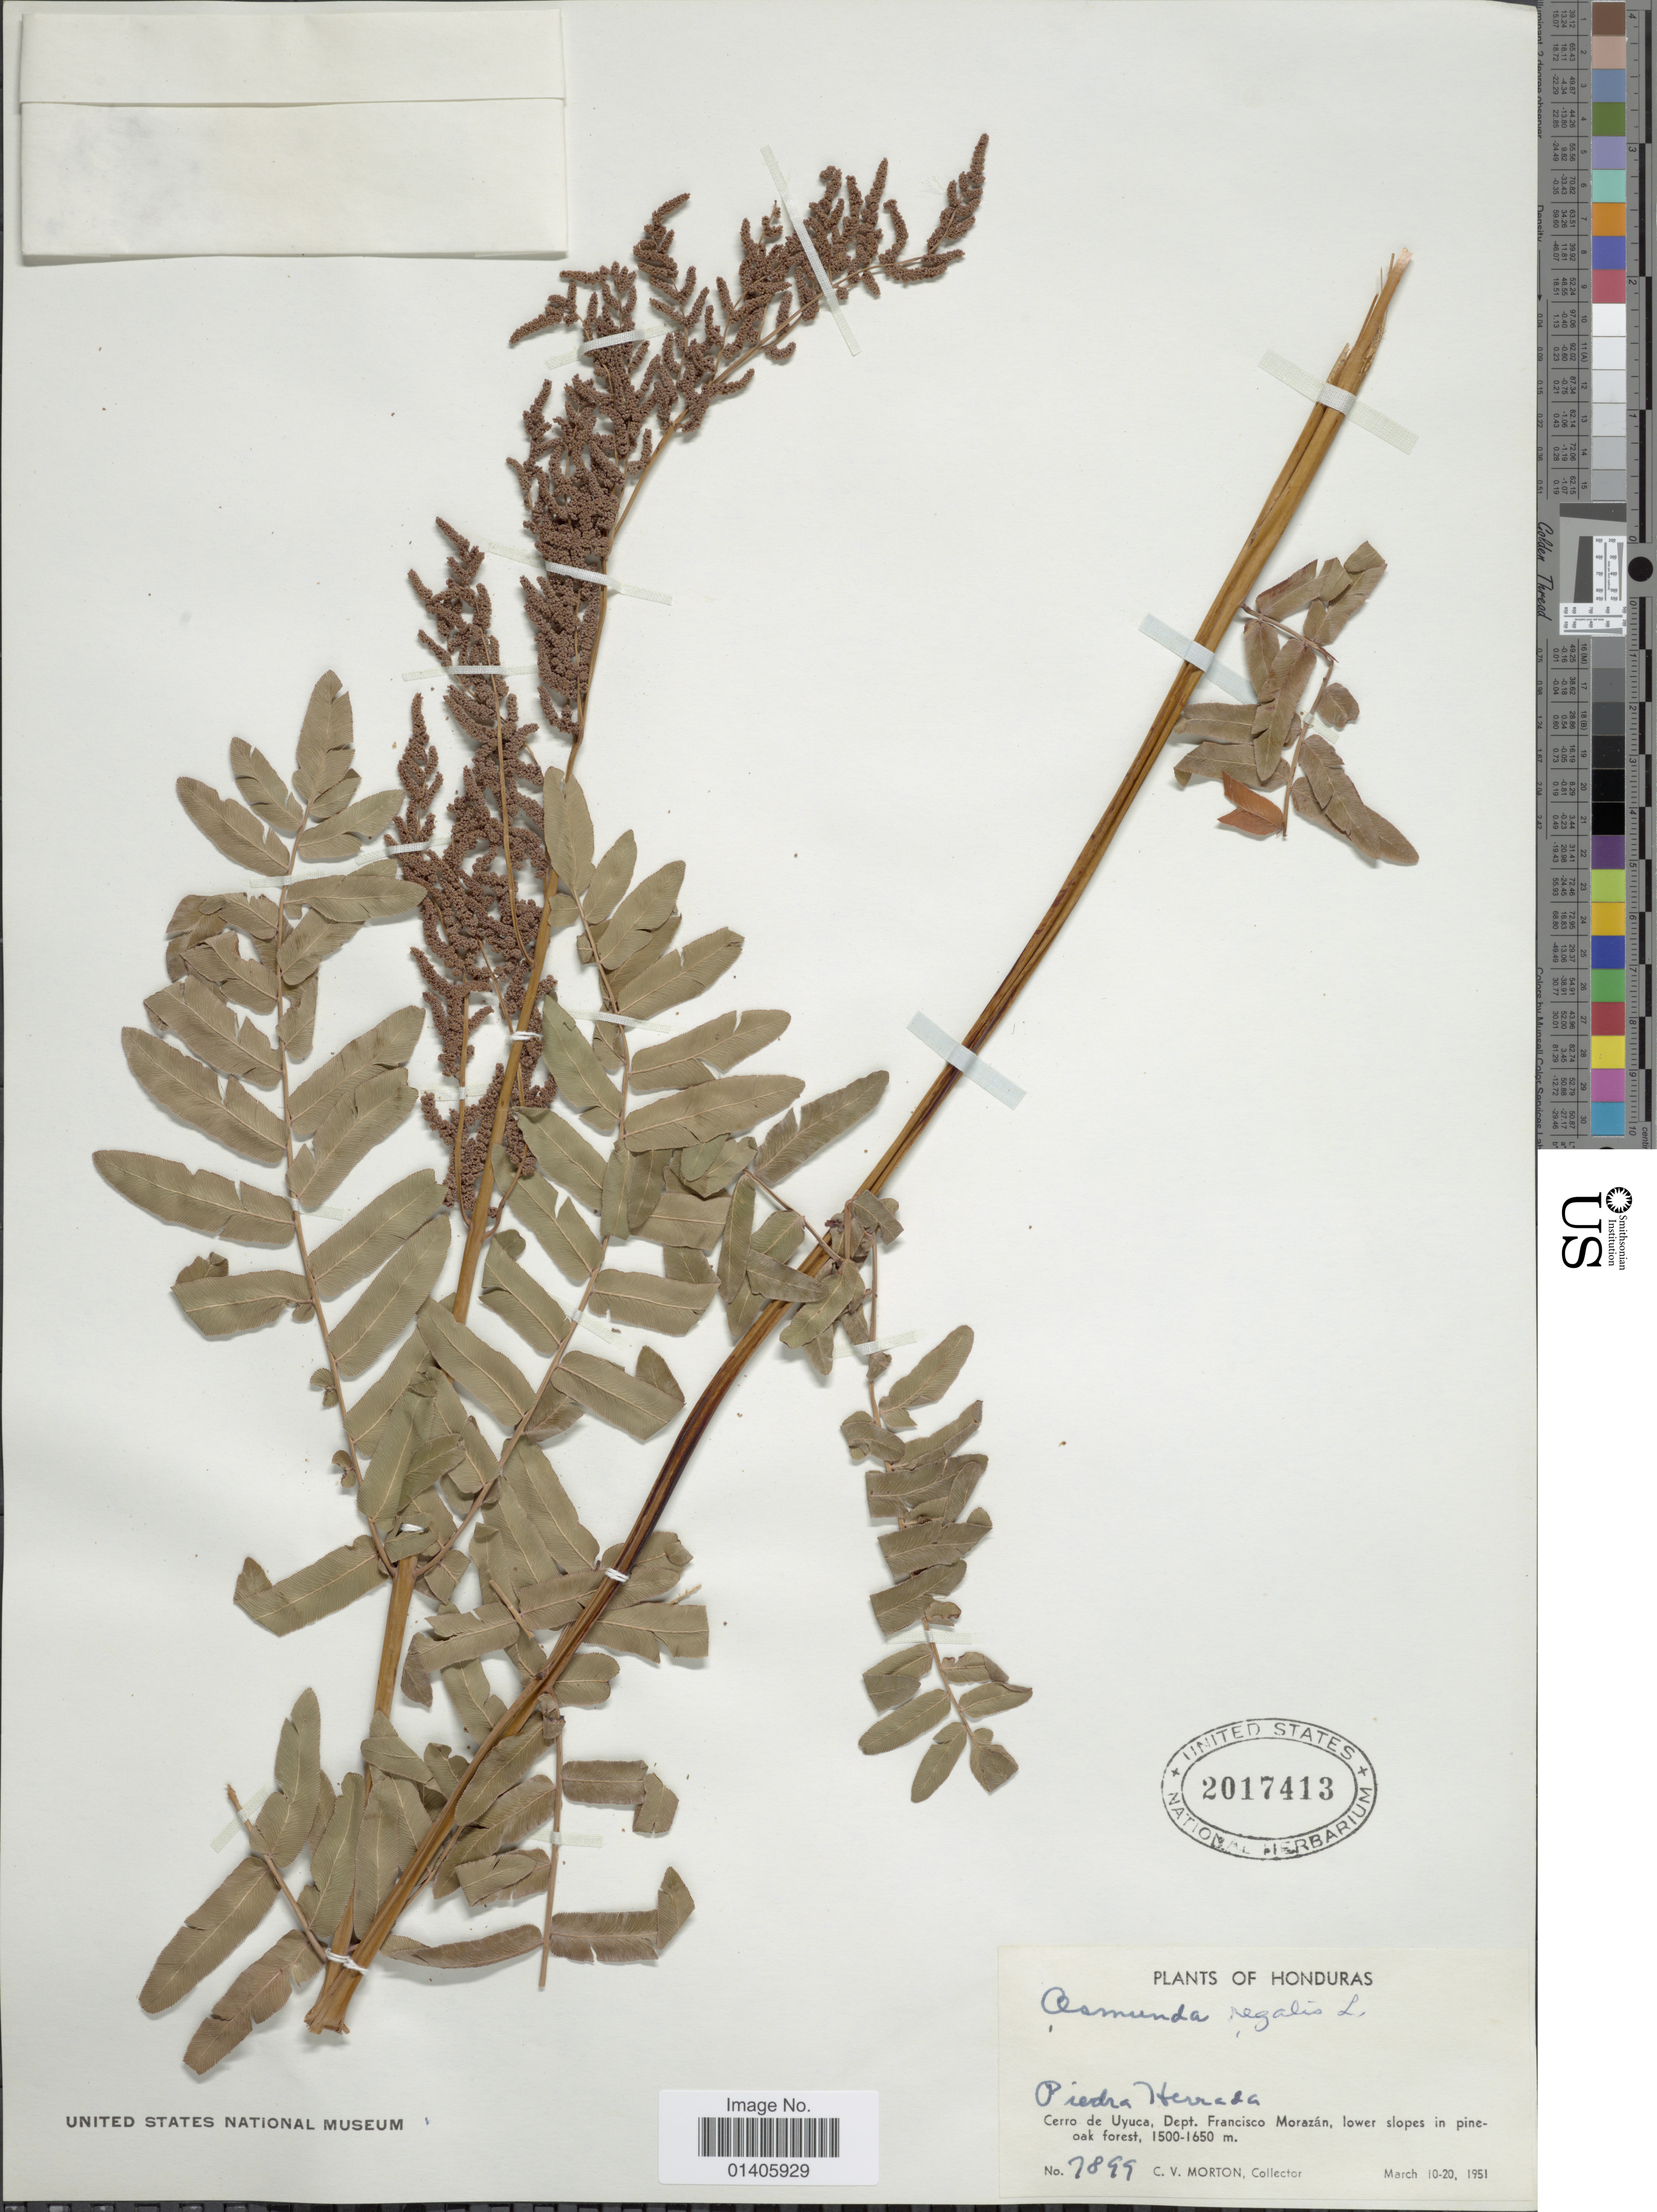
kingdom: Plantae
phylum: Tracheophyta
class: Polypodiopsida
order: Osmundales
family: Osmundaceae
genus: Osmunda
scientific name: Osmunda regalis var. spectabilis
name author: (Willd.) A. Gray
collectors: C. V. Morton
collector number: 7899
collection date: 1951-03-10/1951-03-20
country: Honduras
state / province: Fco. Morazán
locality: Piedra Herrada, Cerro de Uyuca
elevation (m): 1500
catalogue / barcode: US 2017413